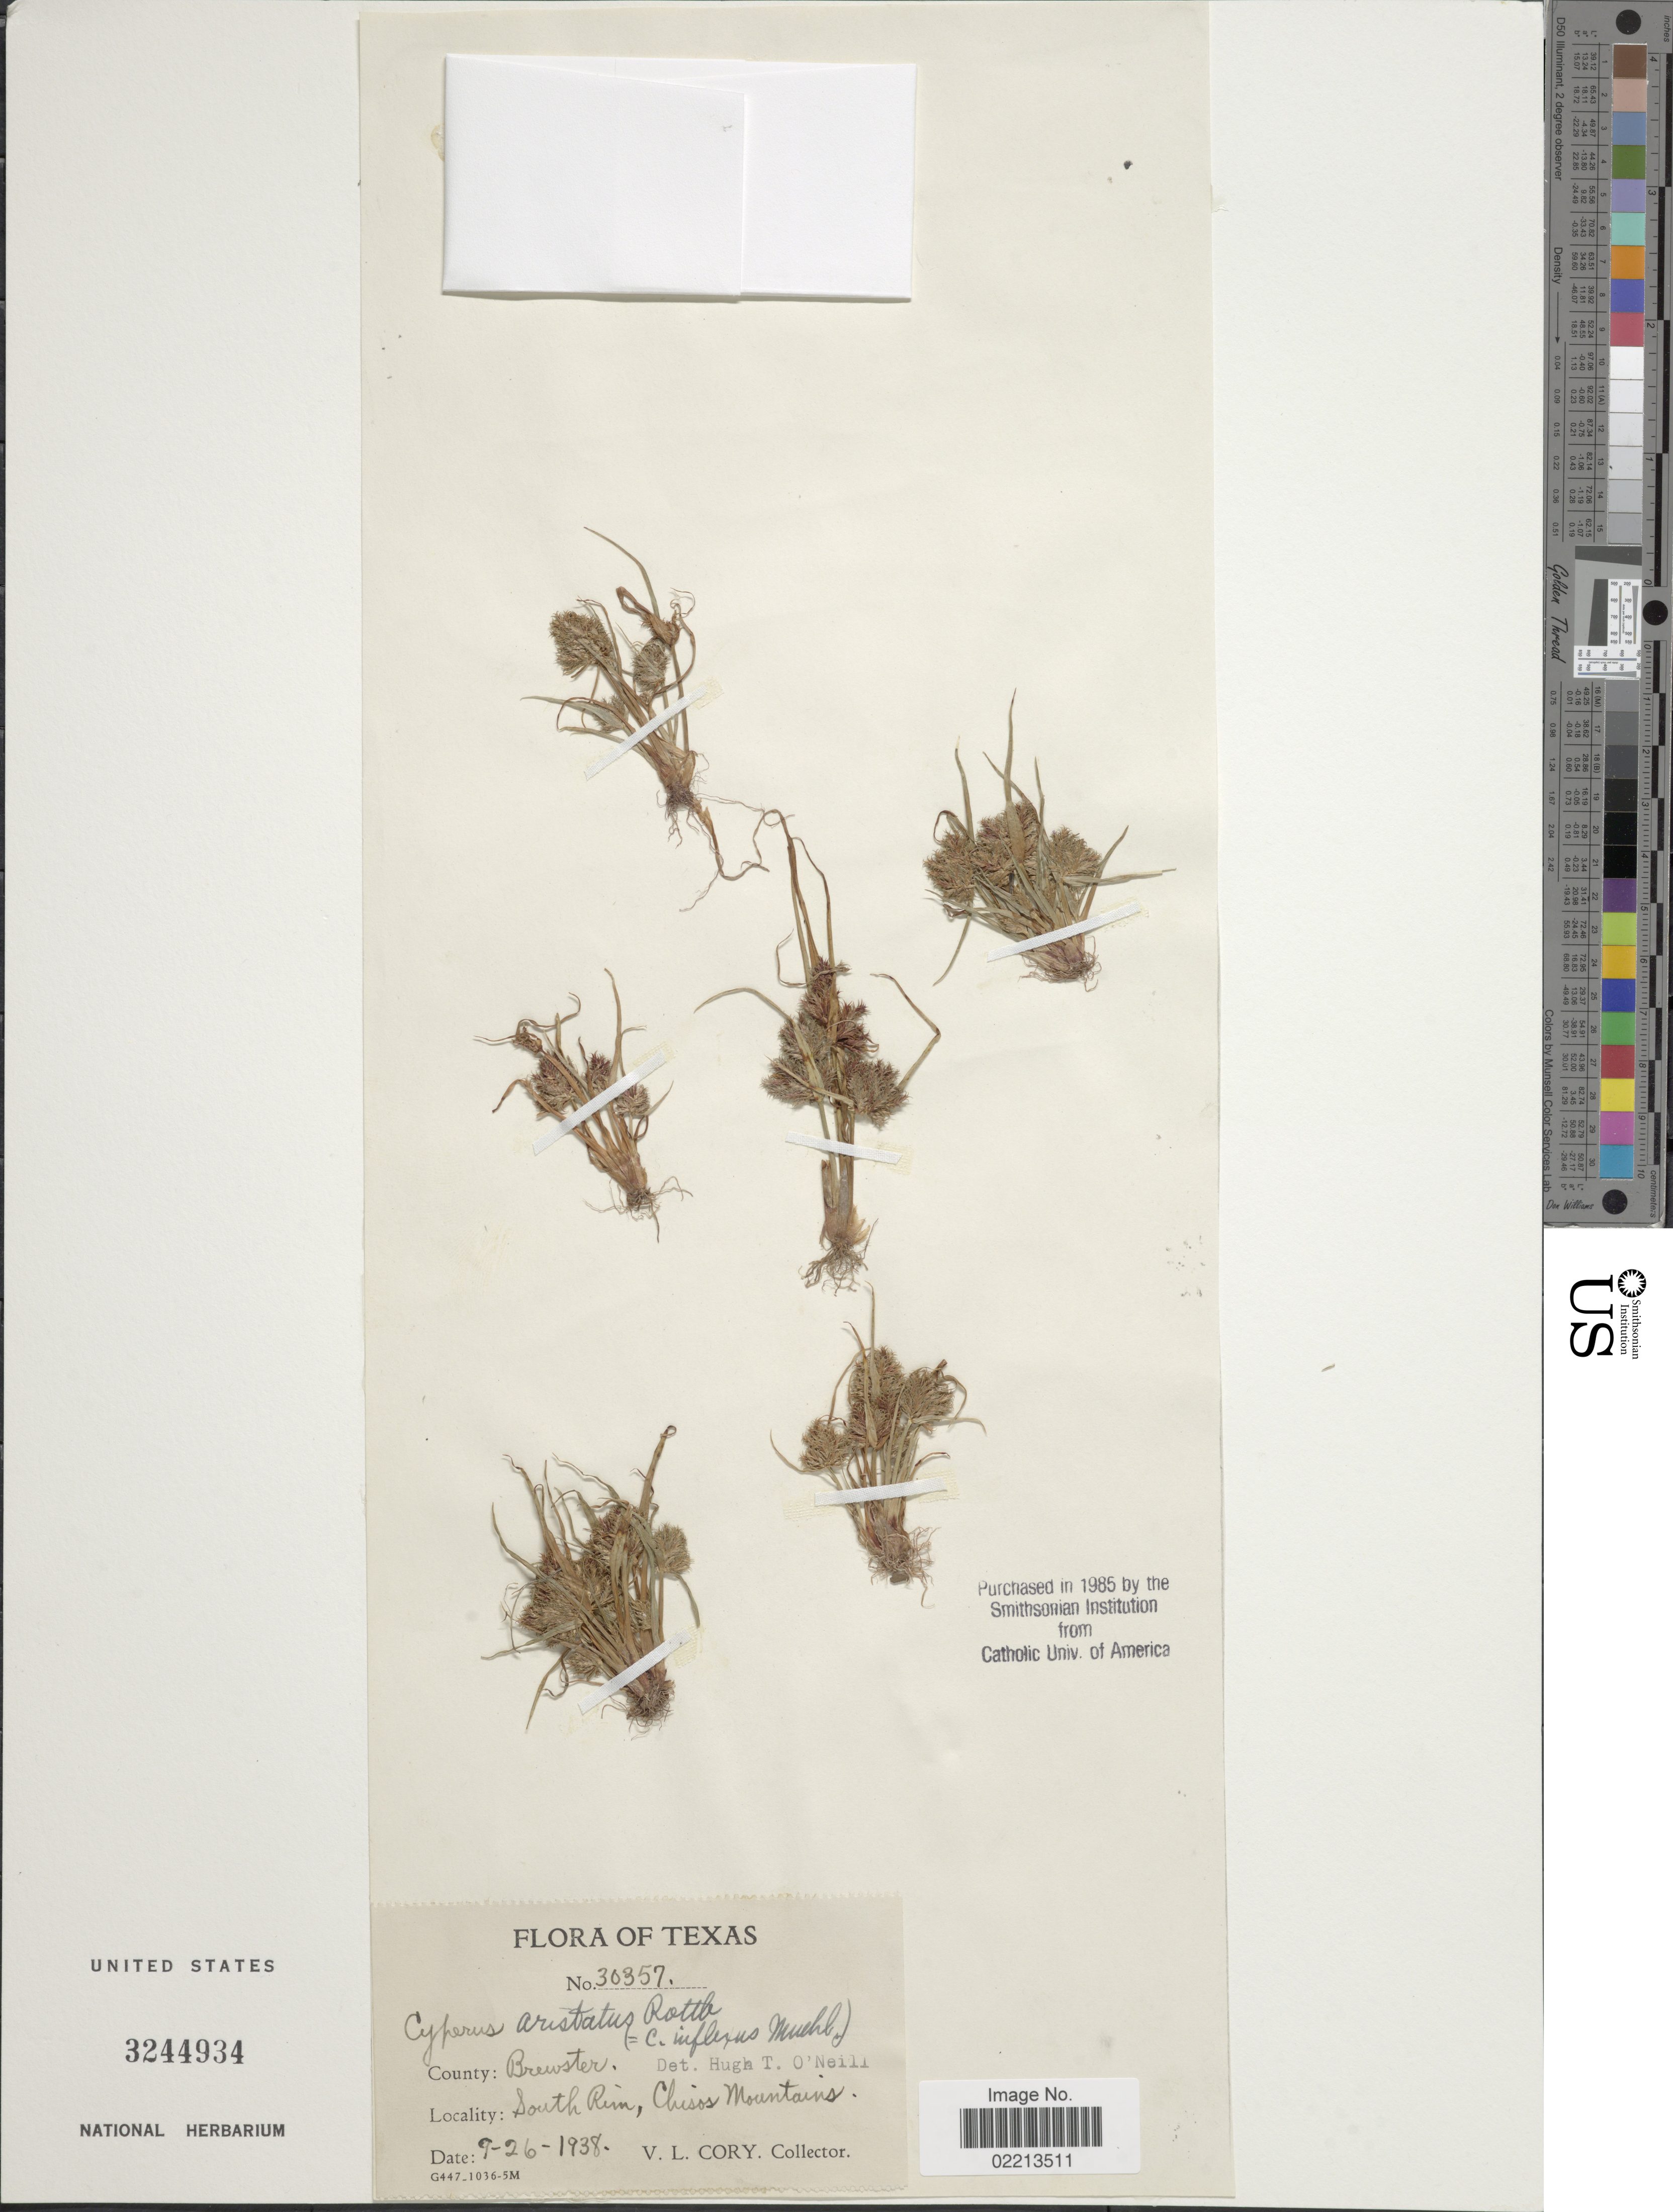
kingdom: Plantae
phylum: Tracheophyta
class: Liliopsida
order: Poales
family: Cyperaceae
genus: Cyperus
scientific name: Cyperus squarrosus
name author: L.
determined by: Strong, Mark T., (BOT), Smithsonian Institution - National Museum of Natural History (UNITED STATES)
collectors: V. Cory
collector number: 30357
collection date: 1938-07-26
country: United States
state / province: Texas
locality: County Brewster, South Rim, Chisos Mountains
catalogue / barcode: US 3244934